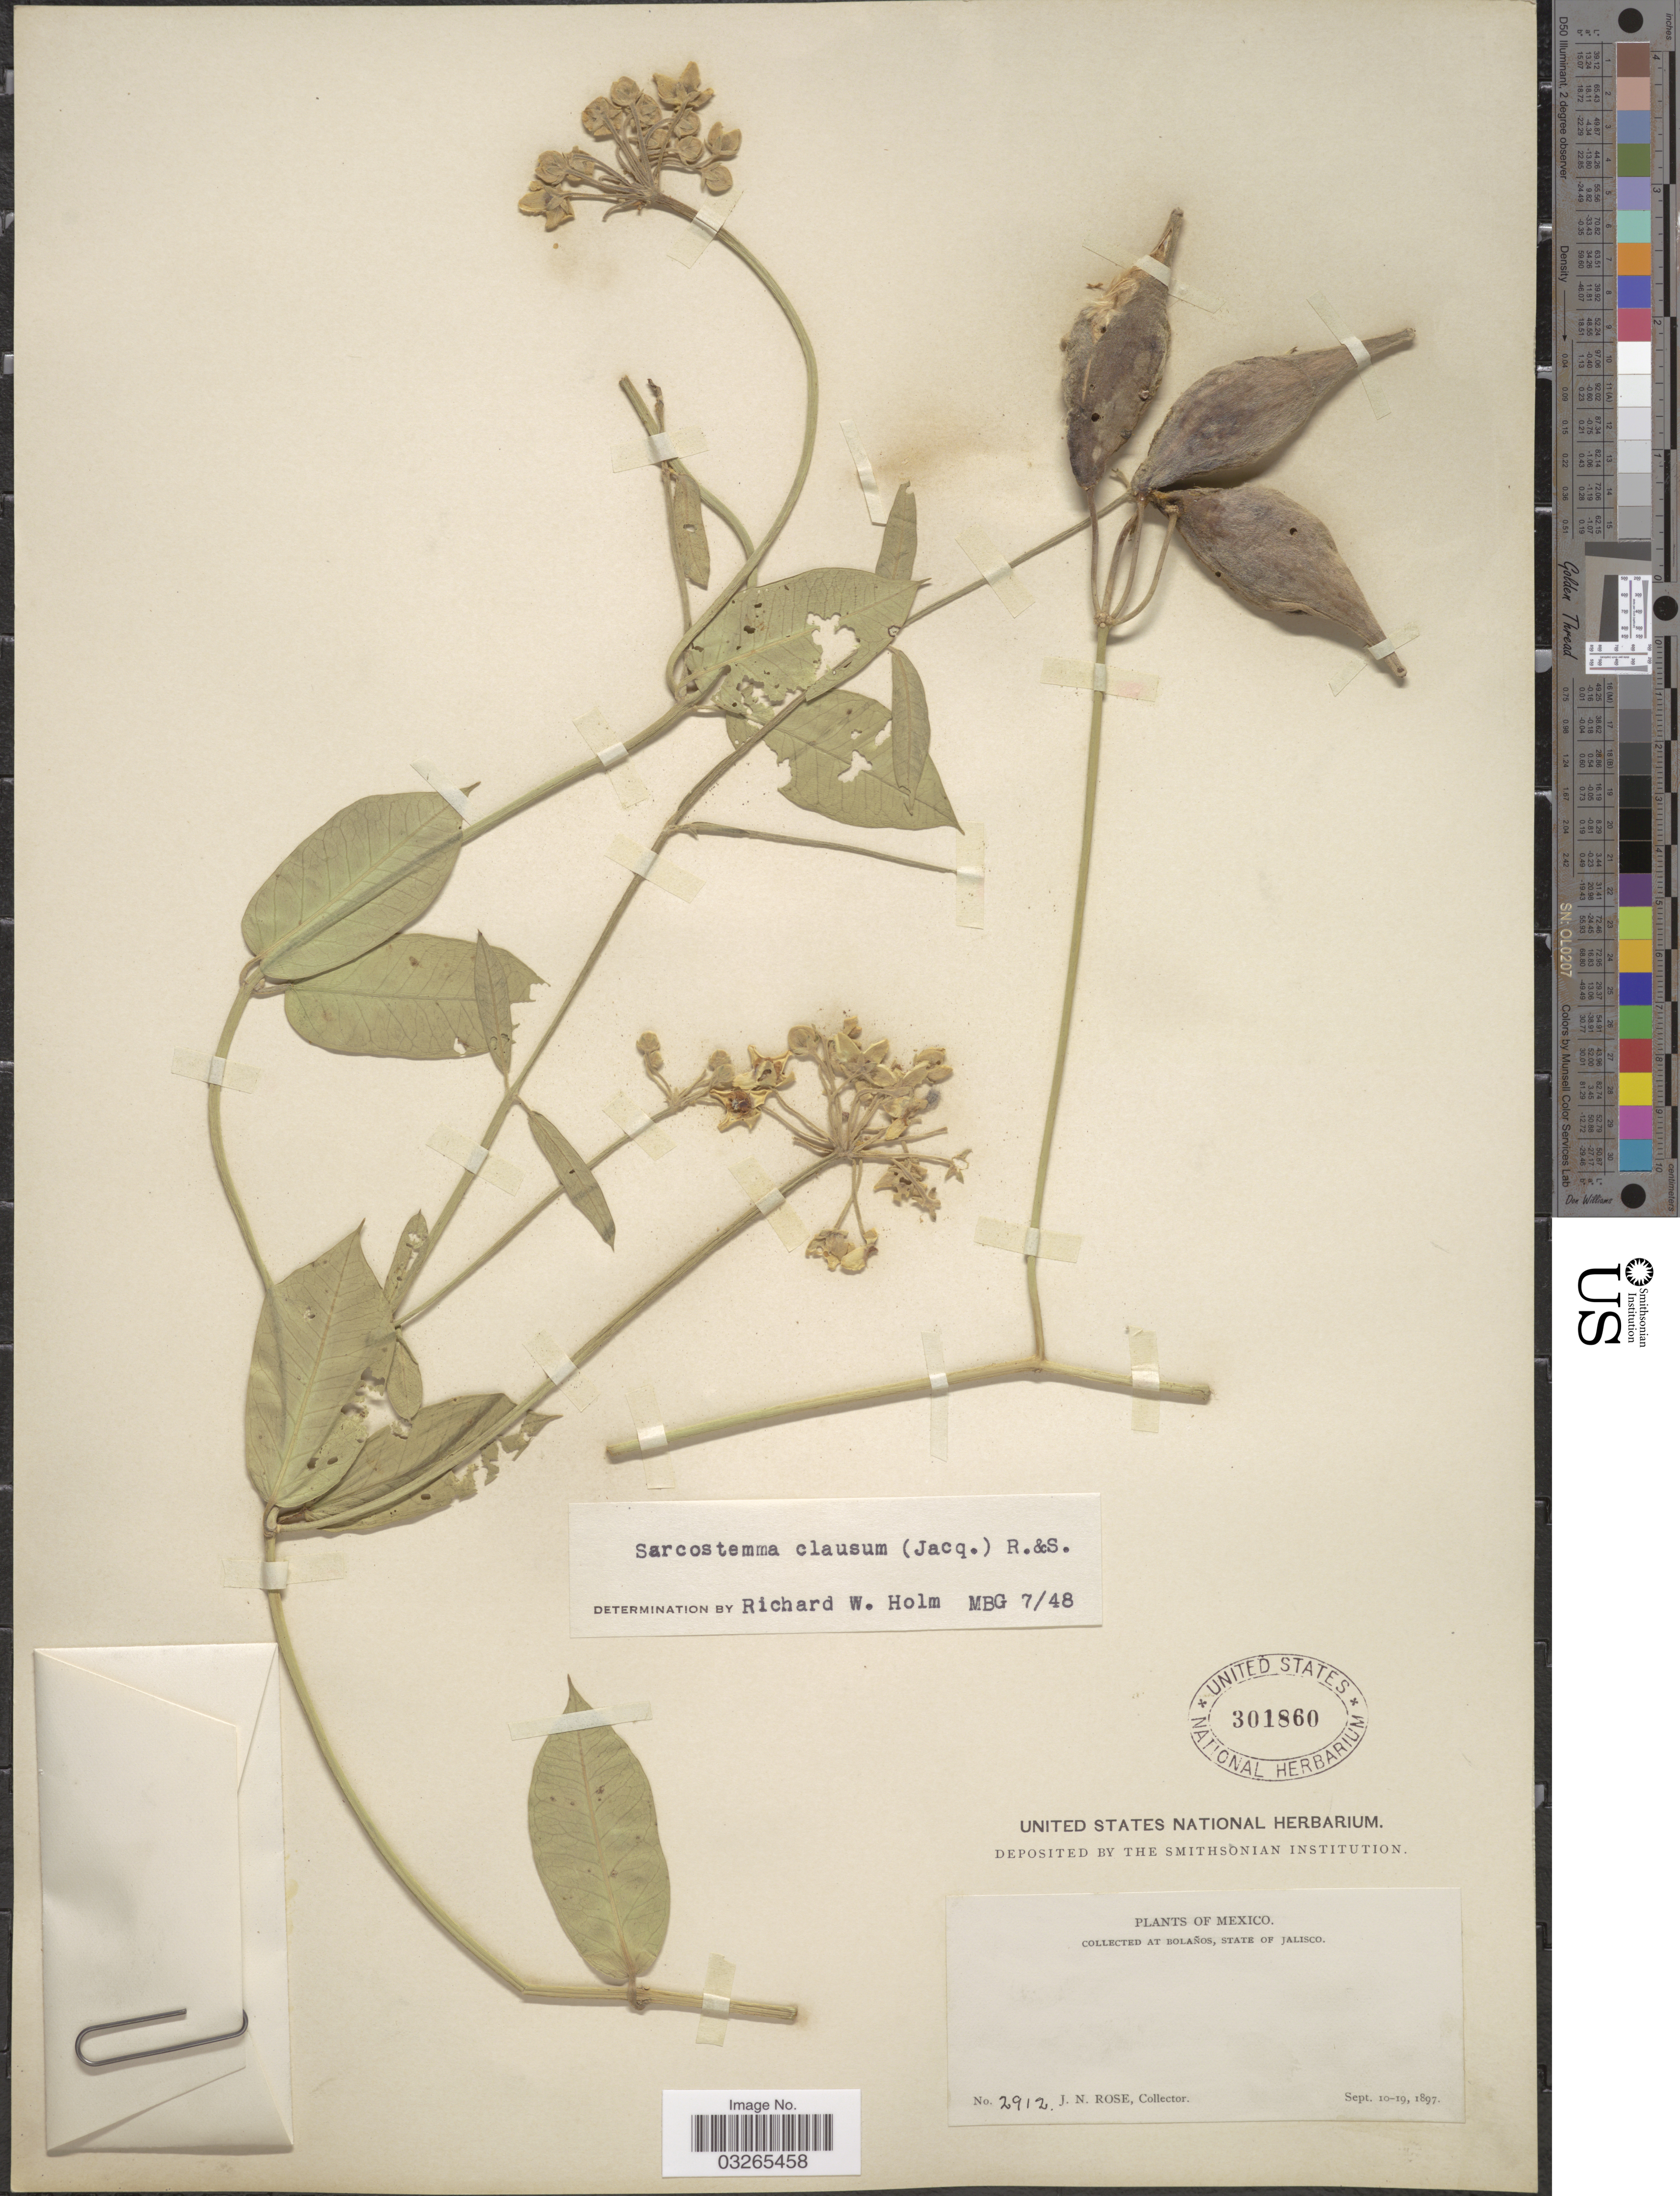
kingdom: Plantae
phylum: Tracheophyta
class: Magnoliopsida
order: Gentianales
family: Apocynaceae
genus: Sarcostemma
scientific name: Sarcostemma clausum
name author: (Jacq.) Schult.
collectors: J. N. Rose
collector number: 2912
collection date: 1897-09-10/1897-09-19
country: Mexico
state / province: Jalisco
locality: At Bolaños.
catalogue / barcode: US 301860